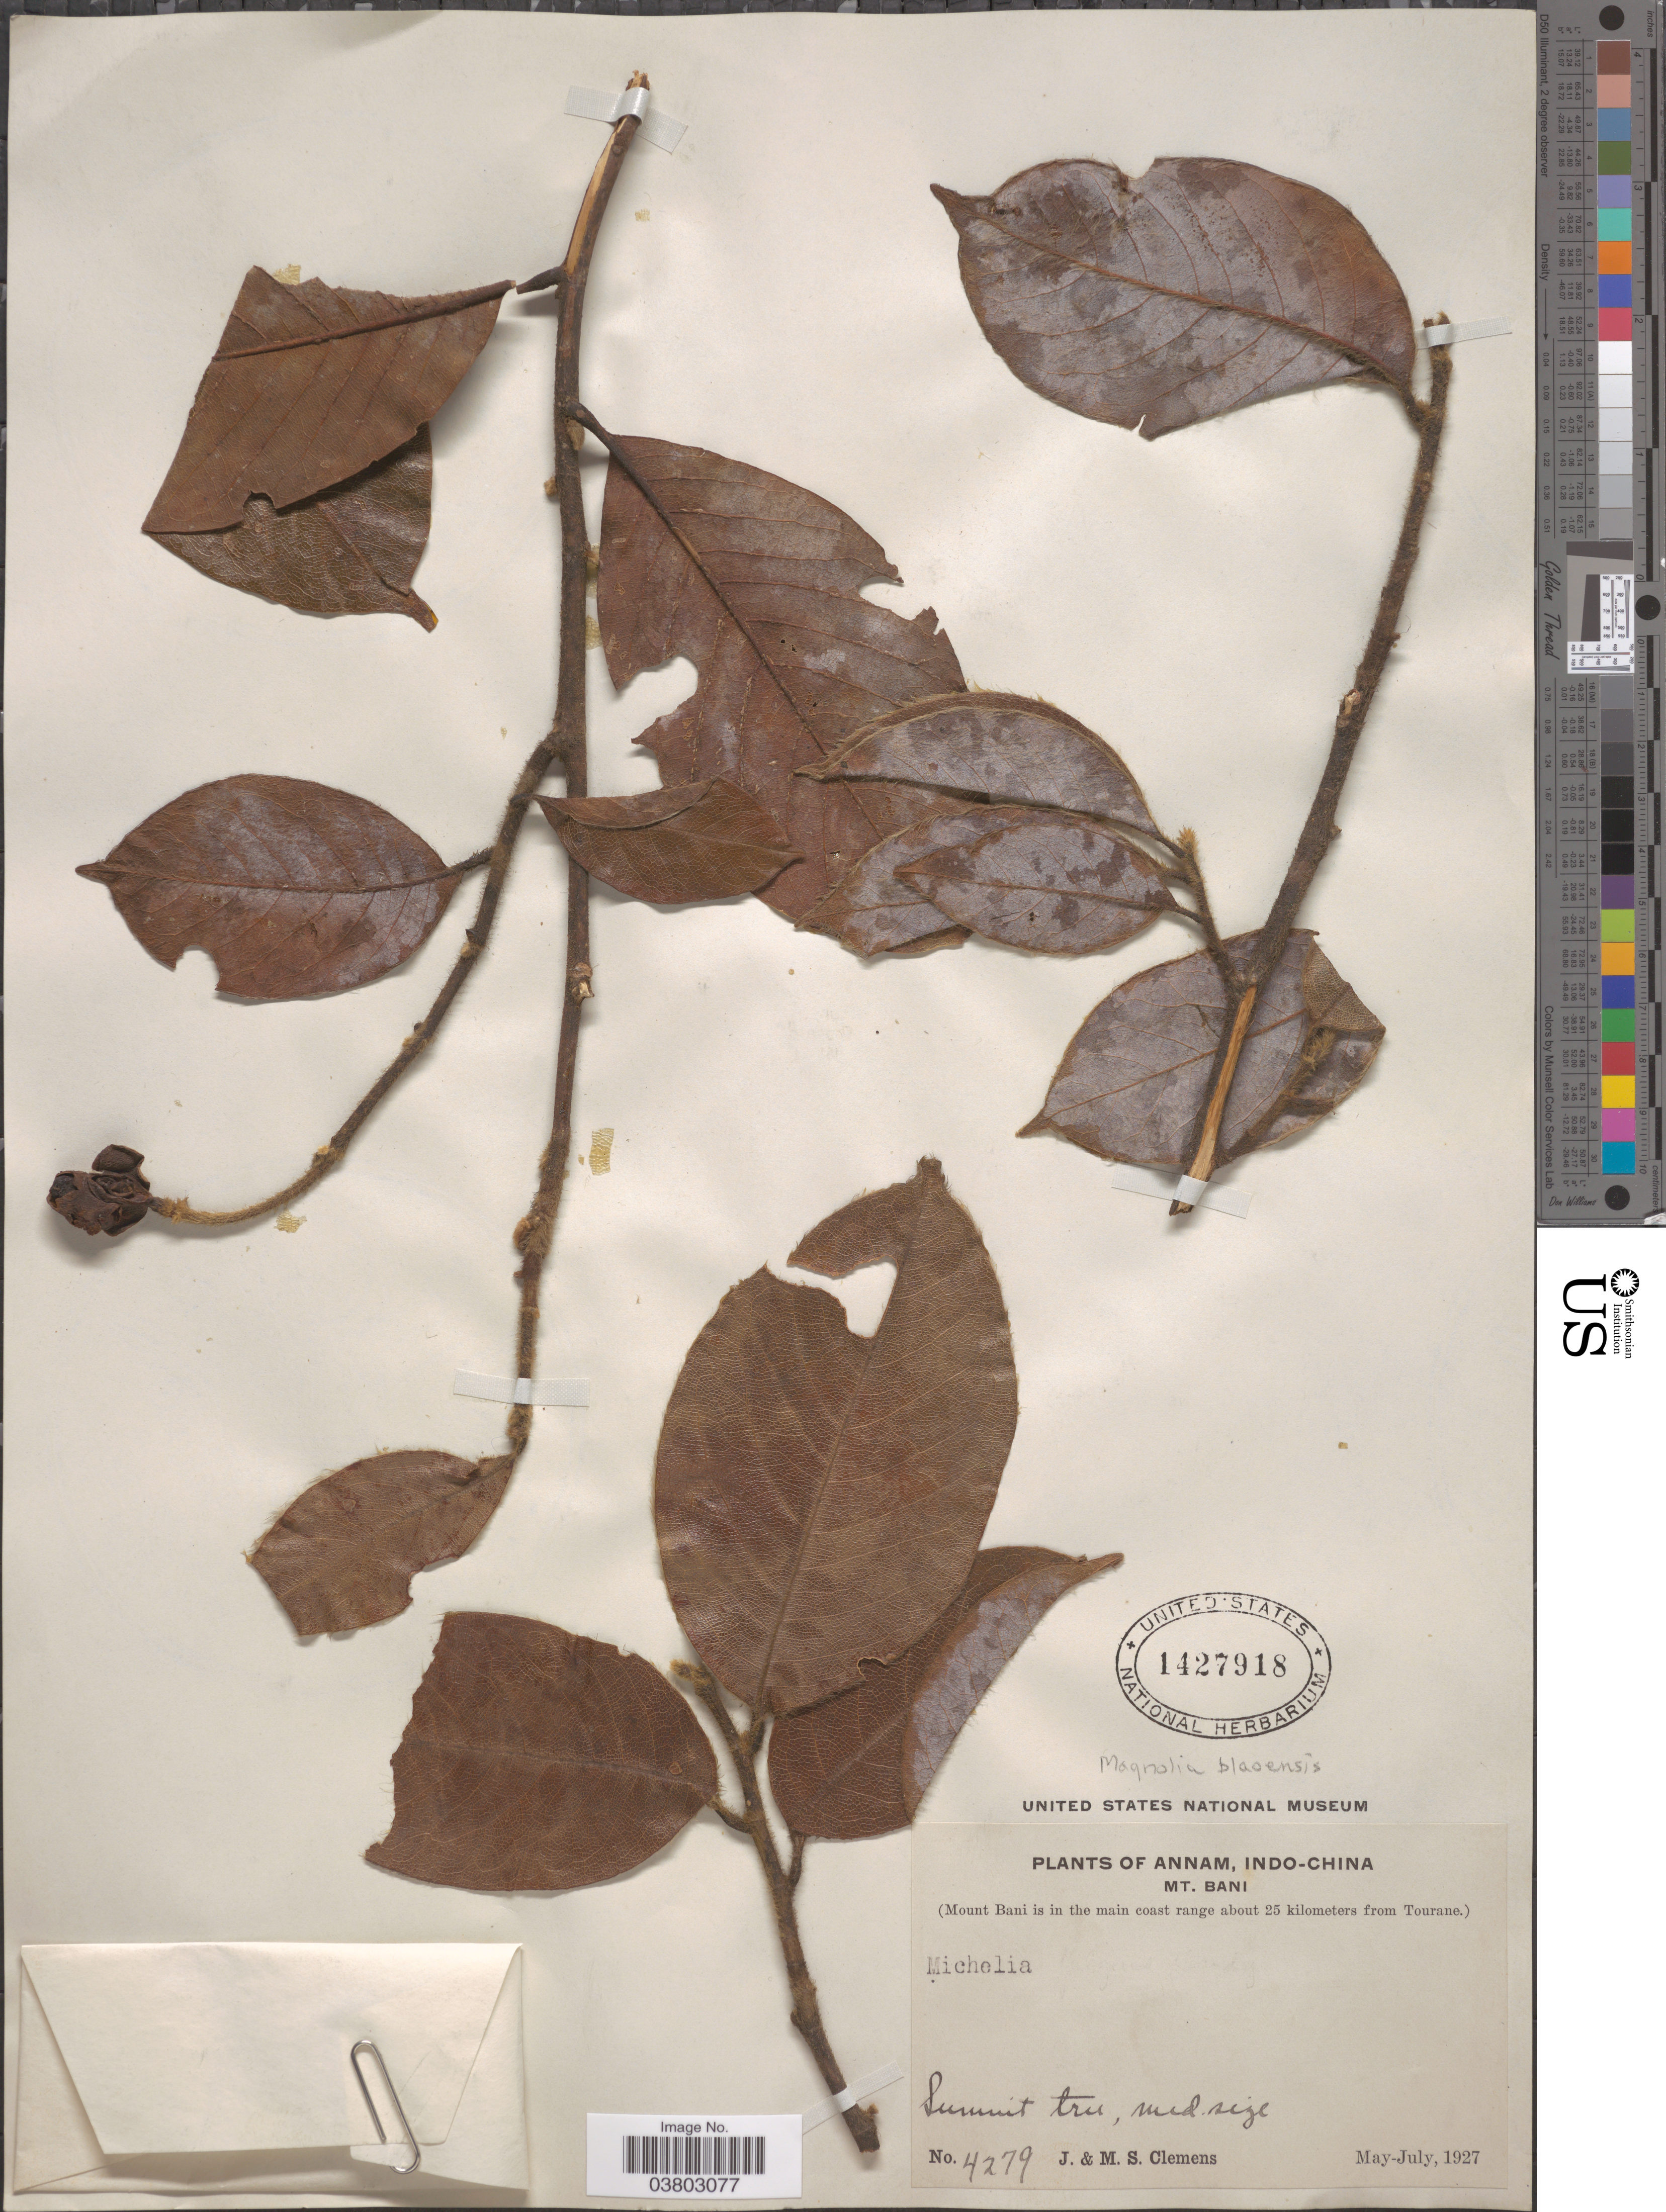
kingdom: Plantae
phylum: Tracheophyta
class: Magnoliopsida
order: Magnoliales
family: Magnoliaceae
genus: Magnolia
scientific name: Magnolia blaoensis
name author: (Gagnep.) Dandy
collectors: J. Clemens & M. S. Clemens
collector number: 4279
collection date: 1927-05/1927-07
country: Vietnam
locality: Annam, Indo-China. Mt. Bani.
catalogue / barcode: US 1427918